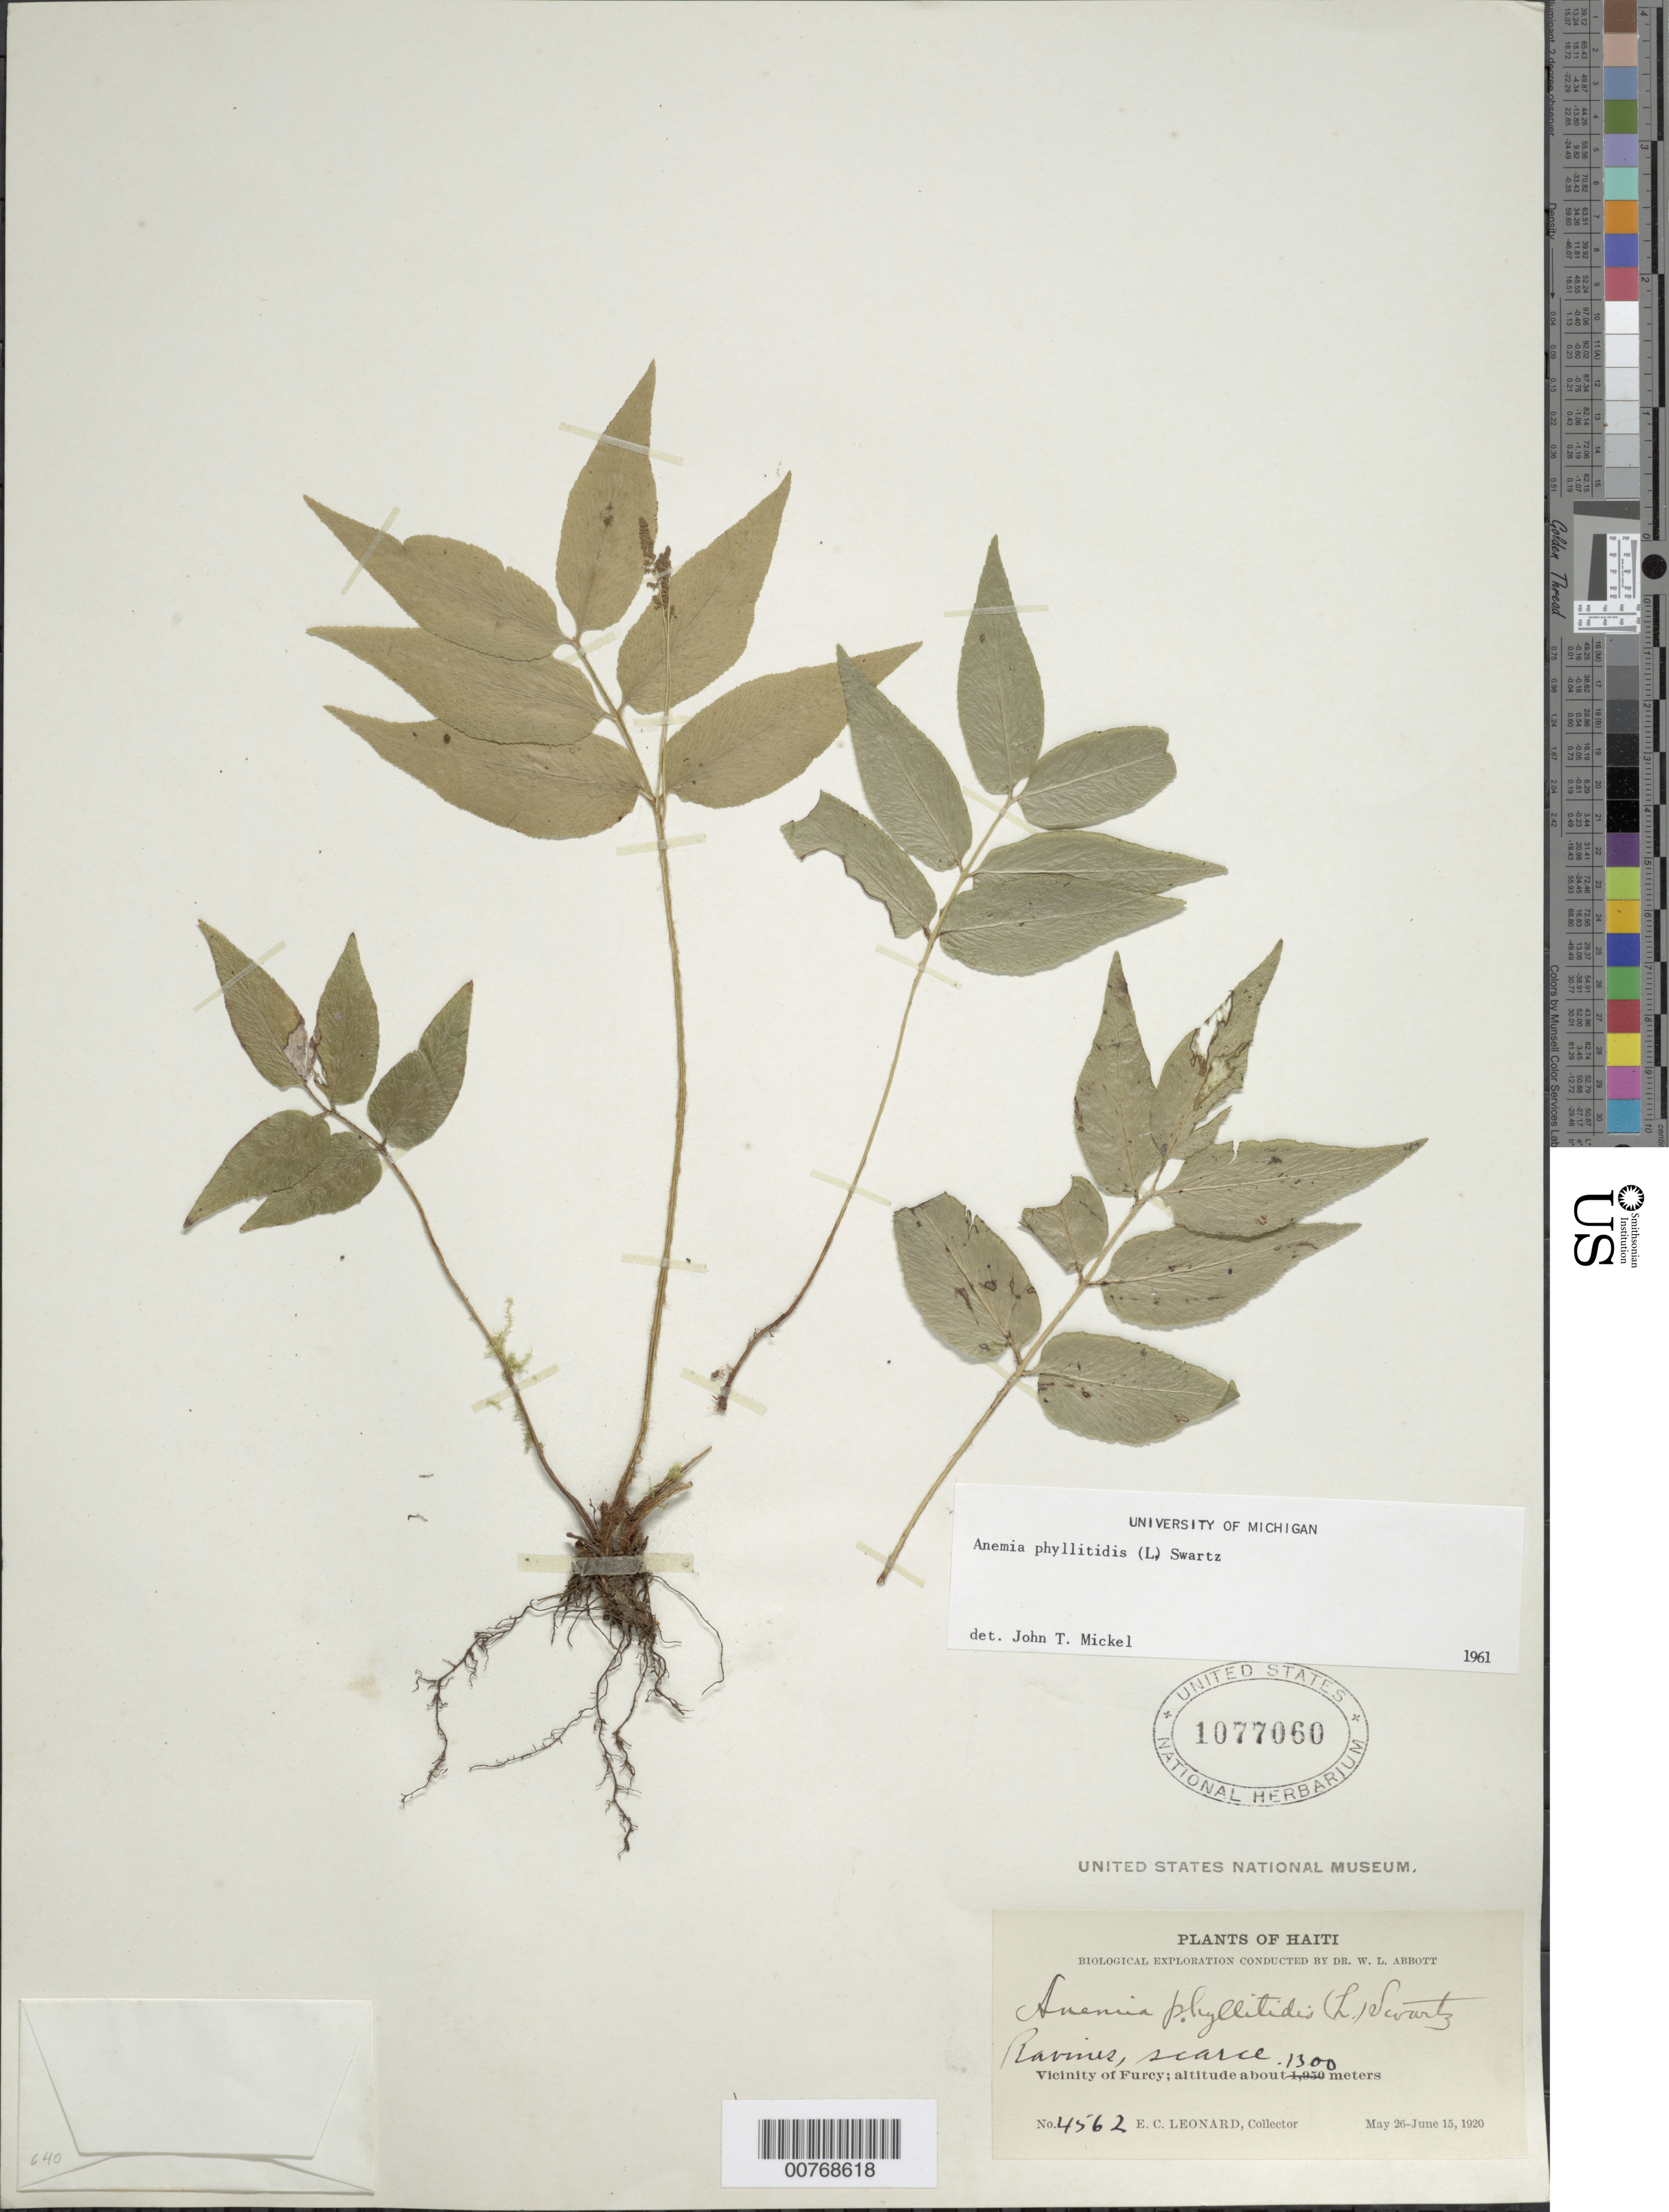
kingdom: Plantae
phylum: Tracheophyta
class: Polypodiopsida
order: Schizaeales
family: Anemiaceae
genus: Anemia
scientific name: Anemia phyllitidis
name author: (L.) Sw.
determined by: Mickel, J. T., (NY), New York Botanical Garden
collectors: E. C. Leonard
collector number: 4562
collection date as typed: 26 May 1920 15 Jun 1920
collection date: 1920-05-26/1920-06-15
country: Haiti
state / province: Ouest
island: Hispaniola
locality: Vicinity of Furcy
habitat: Ravine, scarce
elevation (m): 1300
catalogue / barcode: US 1077060